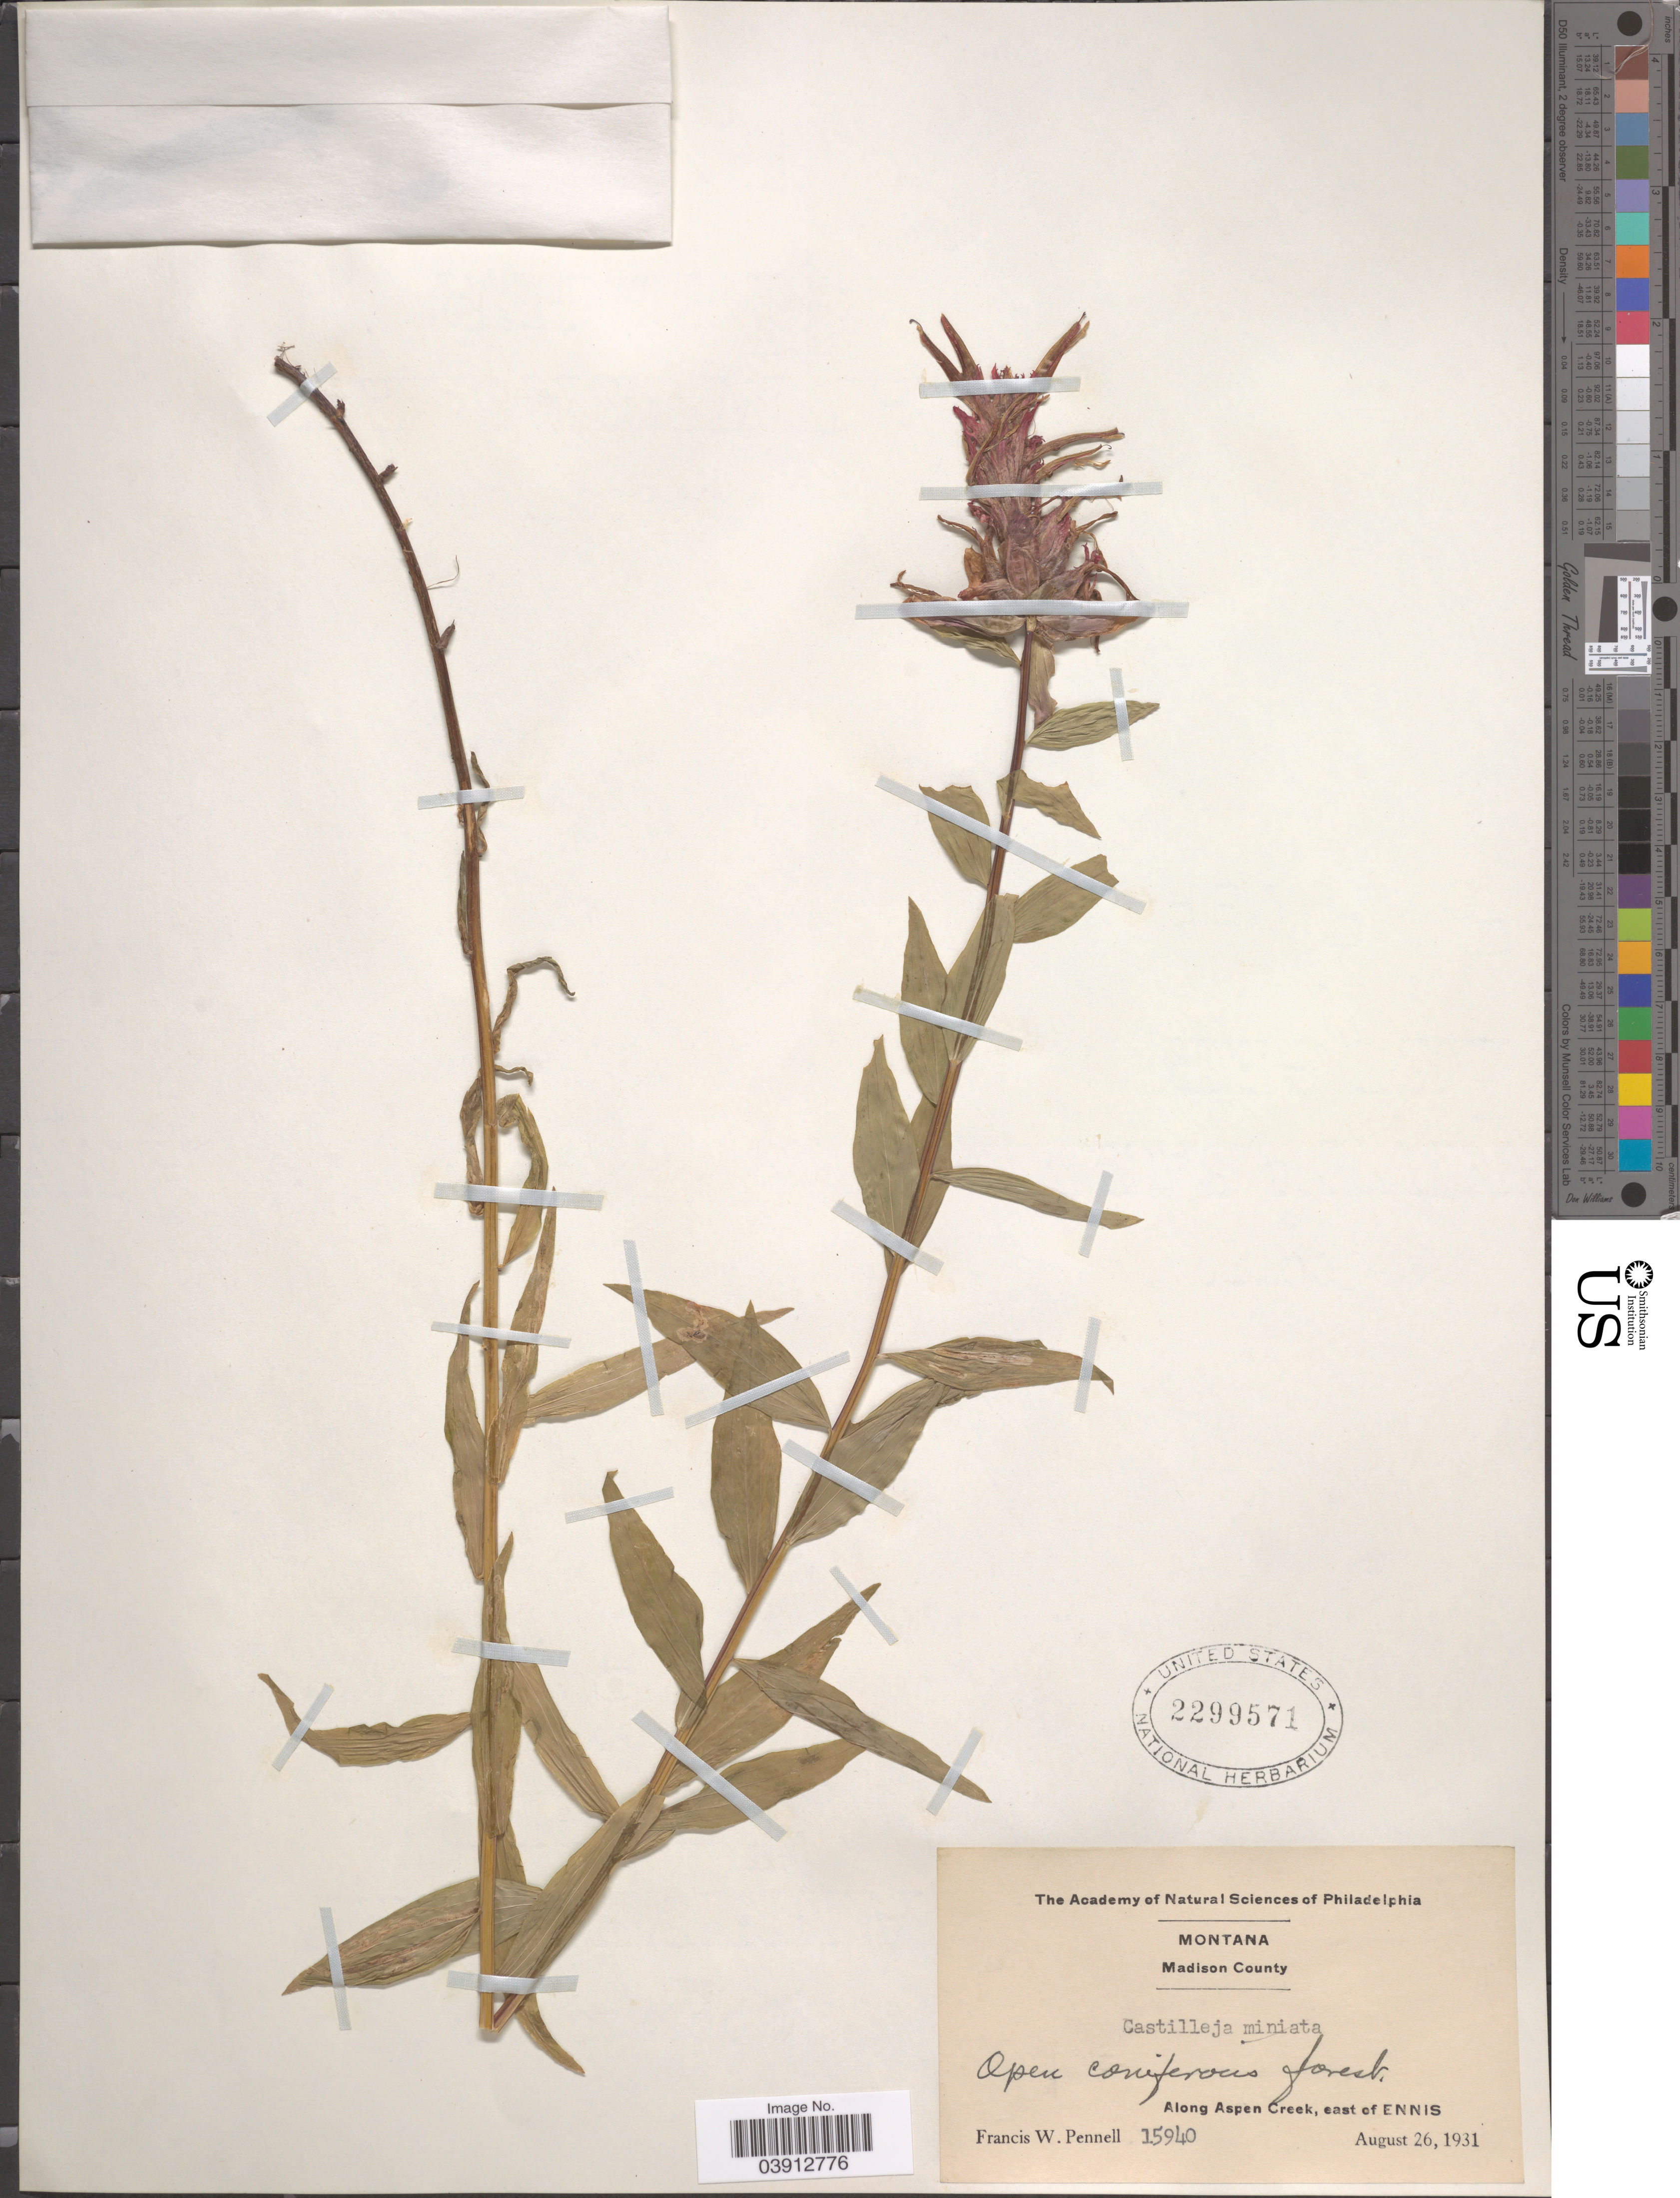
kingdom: Plantae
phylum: Tracheophyta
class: Magnoliopsida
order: Lamiales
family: Orobanchaceae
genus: Castilleja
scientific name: Castilleja miniata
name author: Douglas ex Hook.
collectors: F. W. Pennell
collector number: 15940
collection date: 1931-08-26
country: United States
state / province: Montana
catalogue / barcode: US 2299571